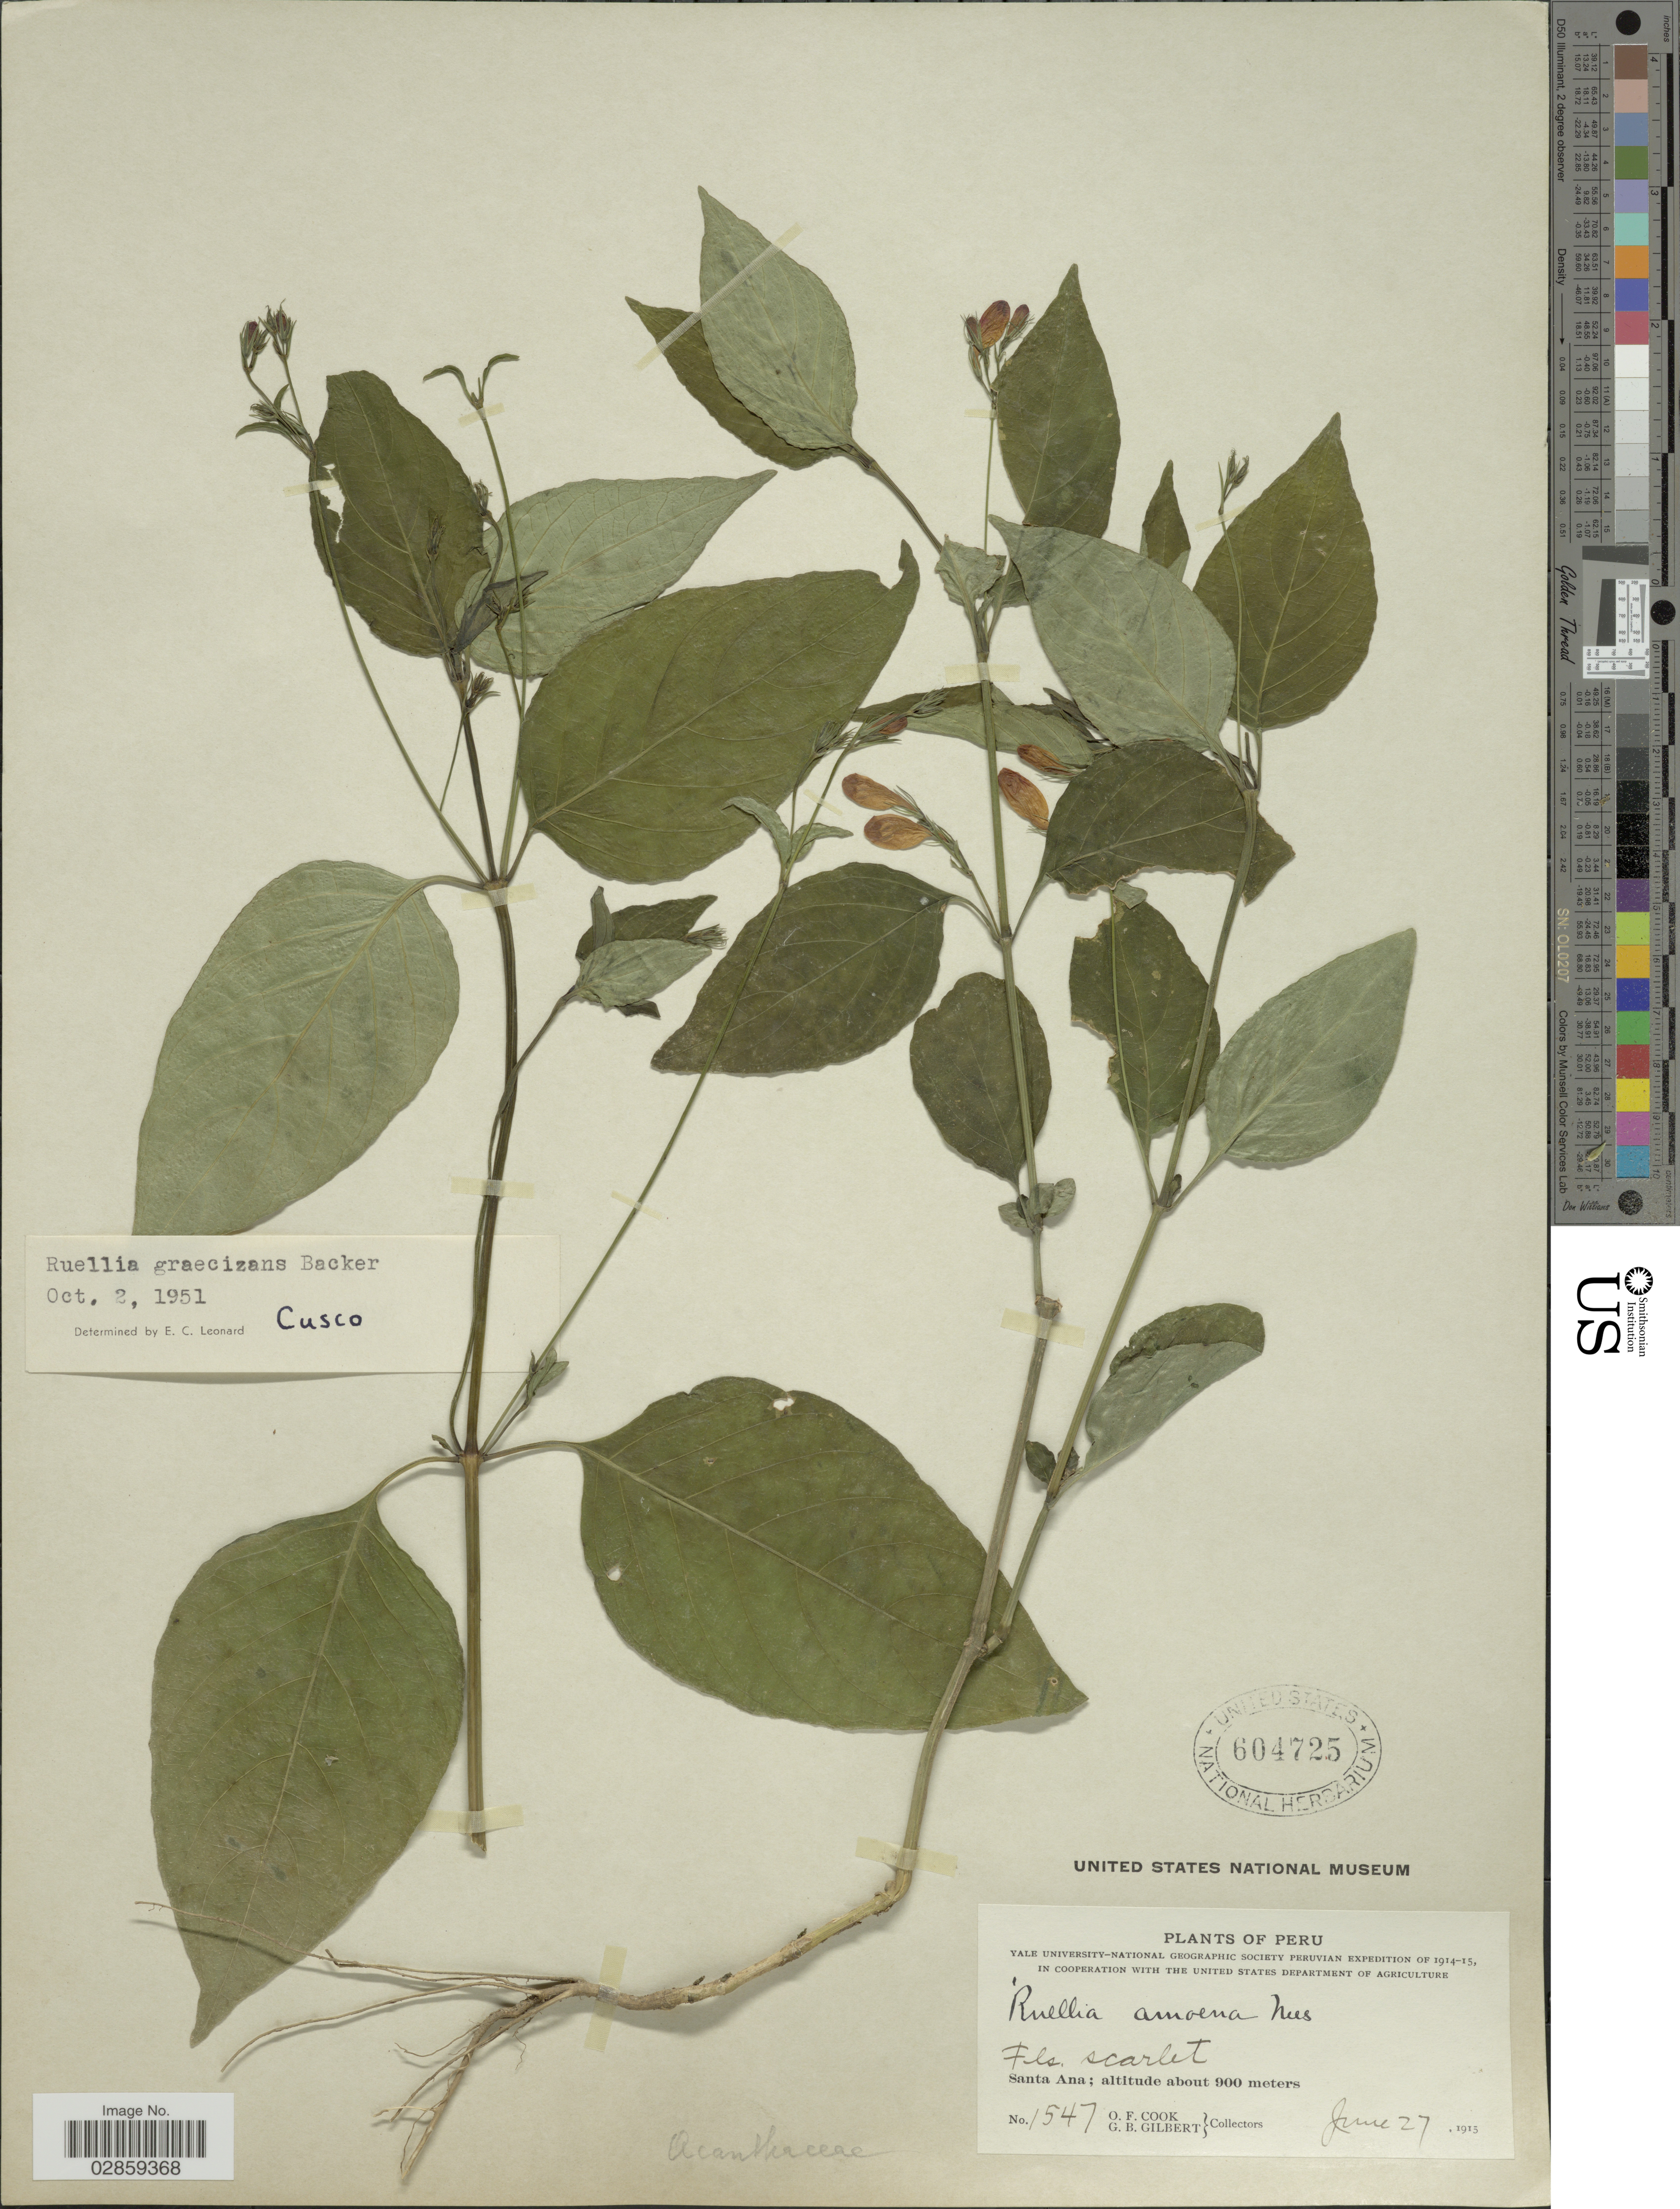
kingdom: Plantae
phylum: Tracheophyta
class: Magnoliopsida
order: Lamiales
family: Acanthaceae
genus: Ruellia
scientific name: Ruellia brevifolia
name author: (Pohl) C. Ezcurra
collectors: O. F. Cook & G. B. Gilbert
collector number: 1547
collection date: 1915-06-27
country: Peru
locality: Santa Ana.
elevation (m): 900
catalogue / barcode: US 604725